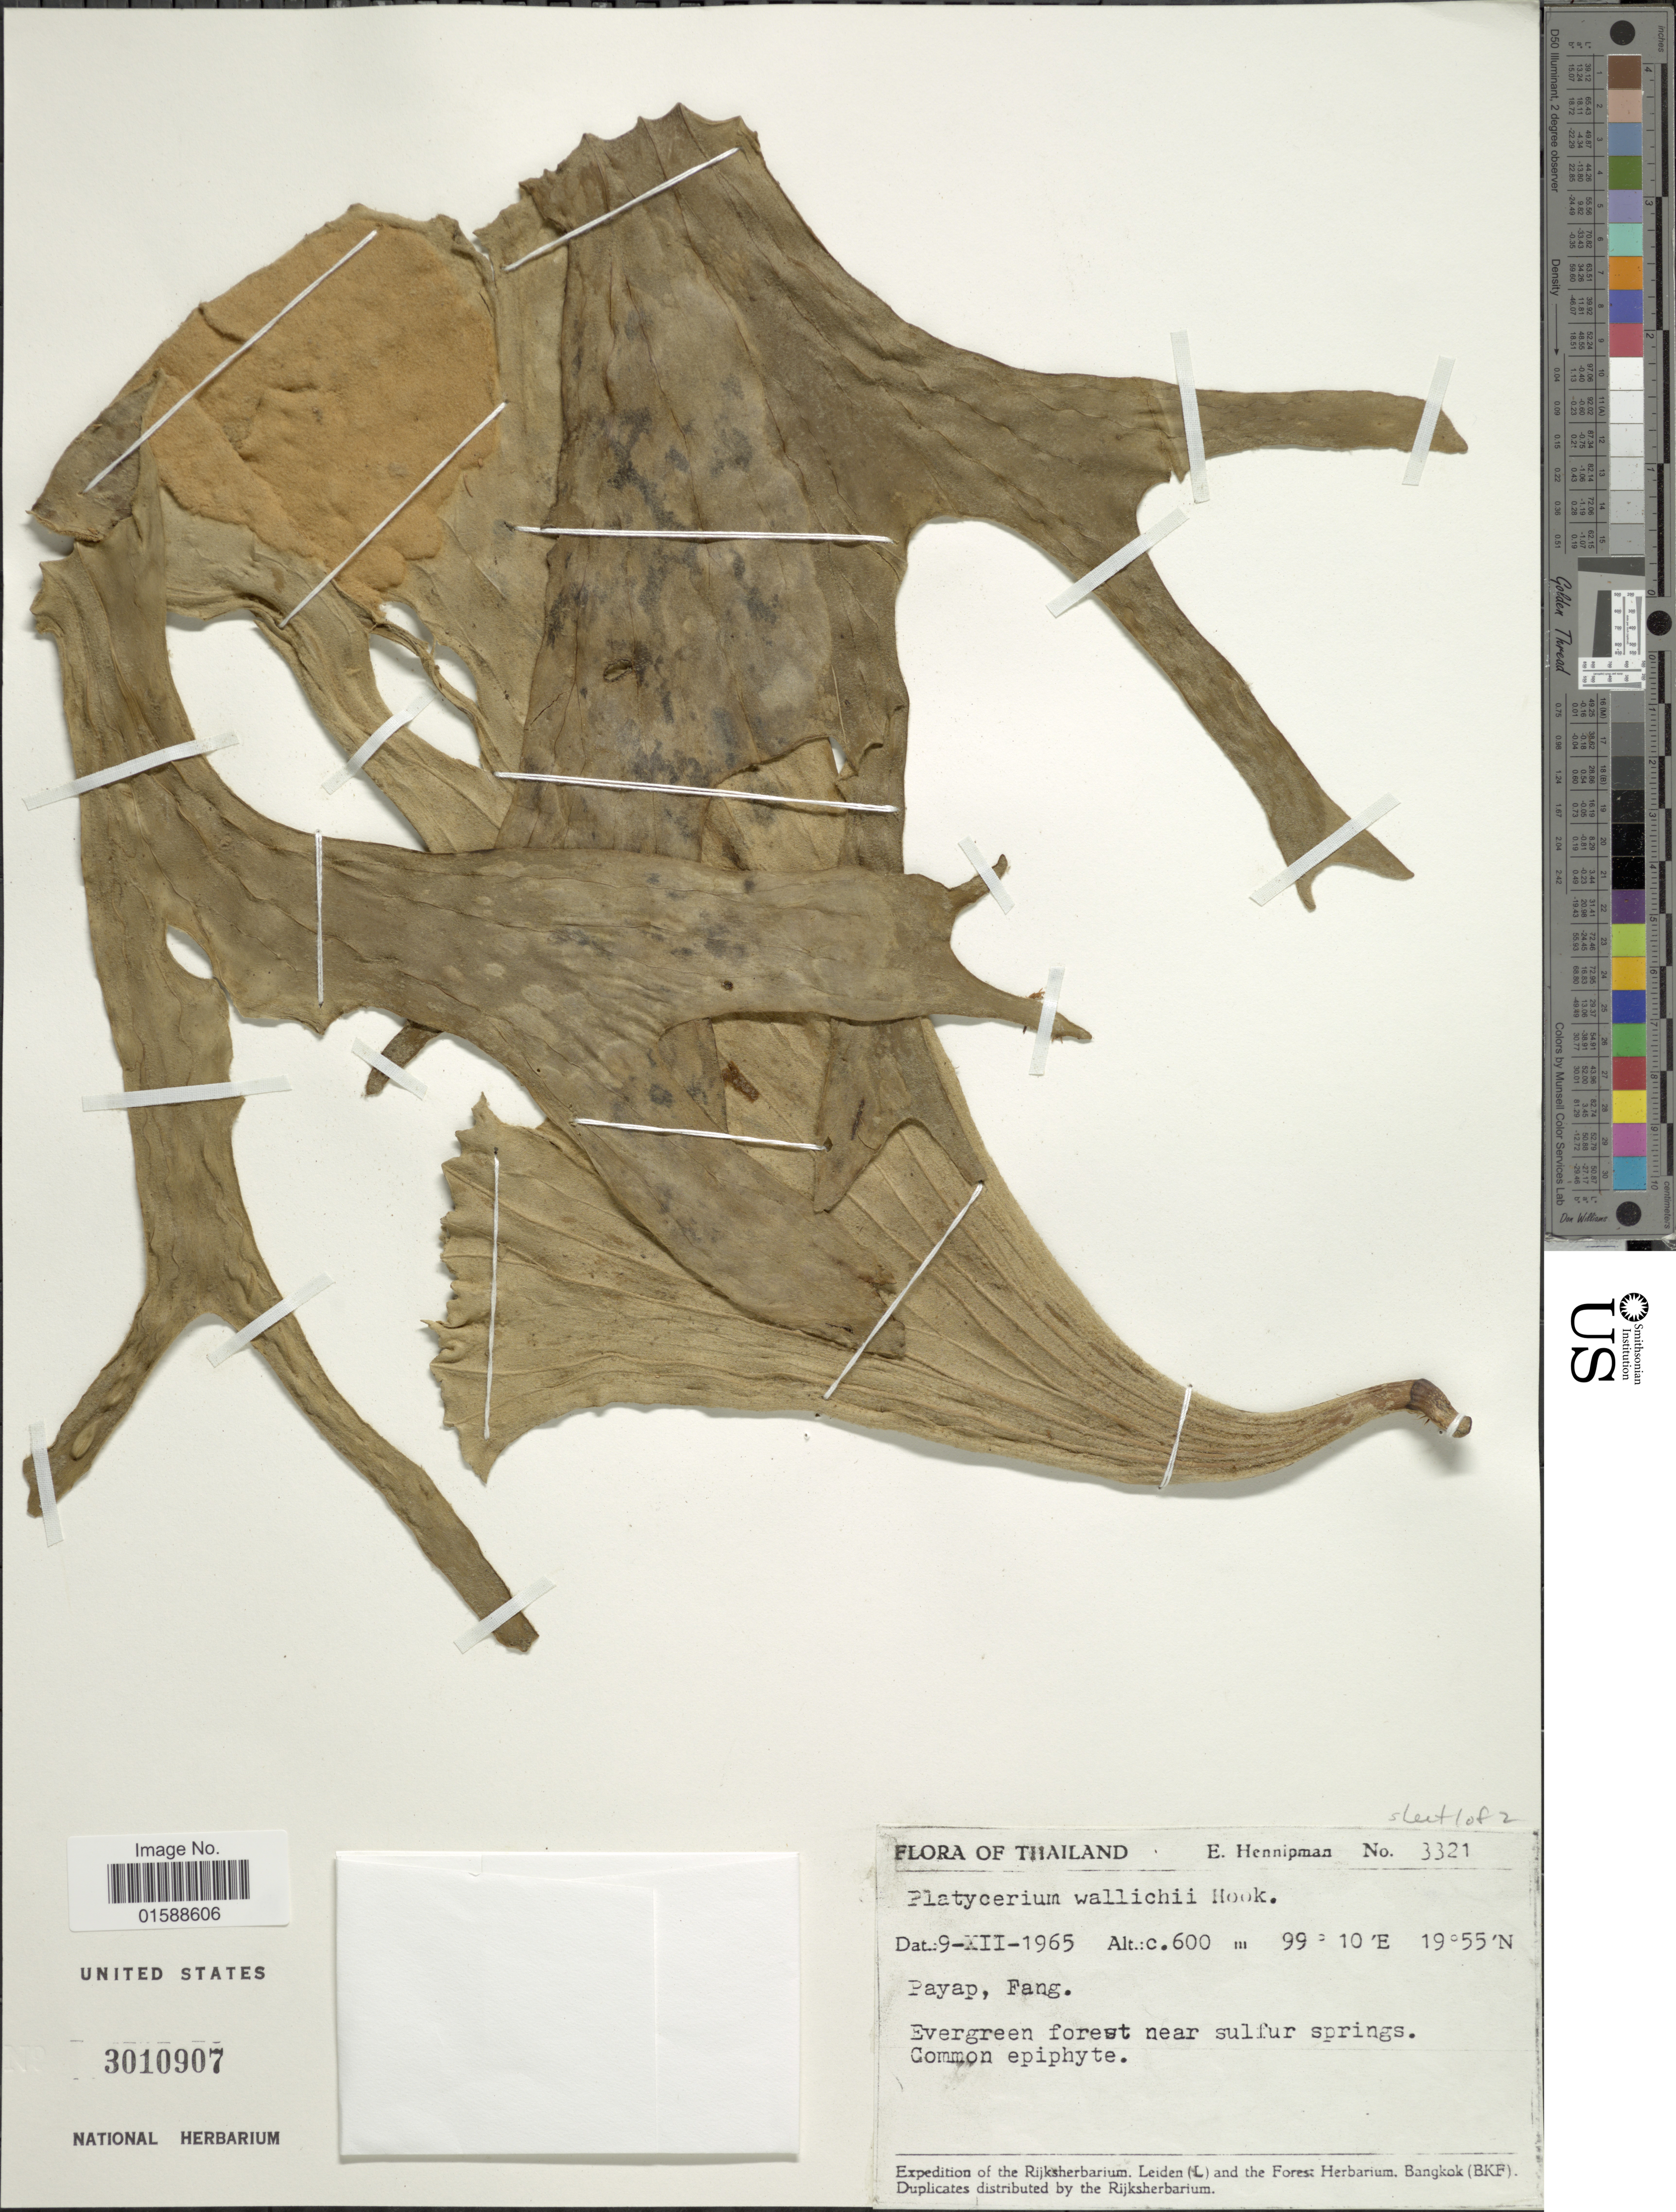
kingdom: Plantae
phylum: Tracheophyta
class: Polypodiopsida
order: Polypodiales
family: Polypodiaceae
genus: Platycerium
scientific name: Platycerium wallichii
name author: Hook.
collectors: E. Hennipman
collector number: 3321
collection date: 1965-12-09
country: Thailand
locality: Payap, Fang.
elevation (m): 600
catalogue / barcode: US 3010907